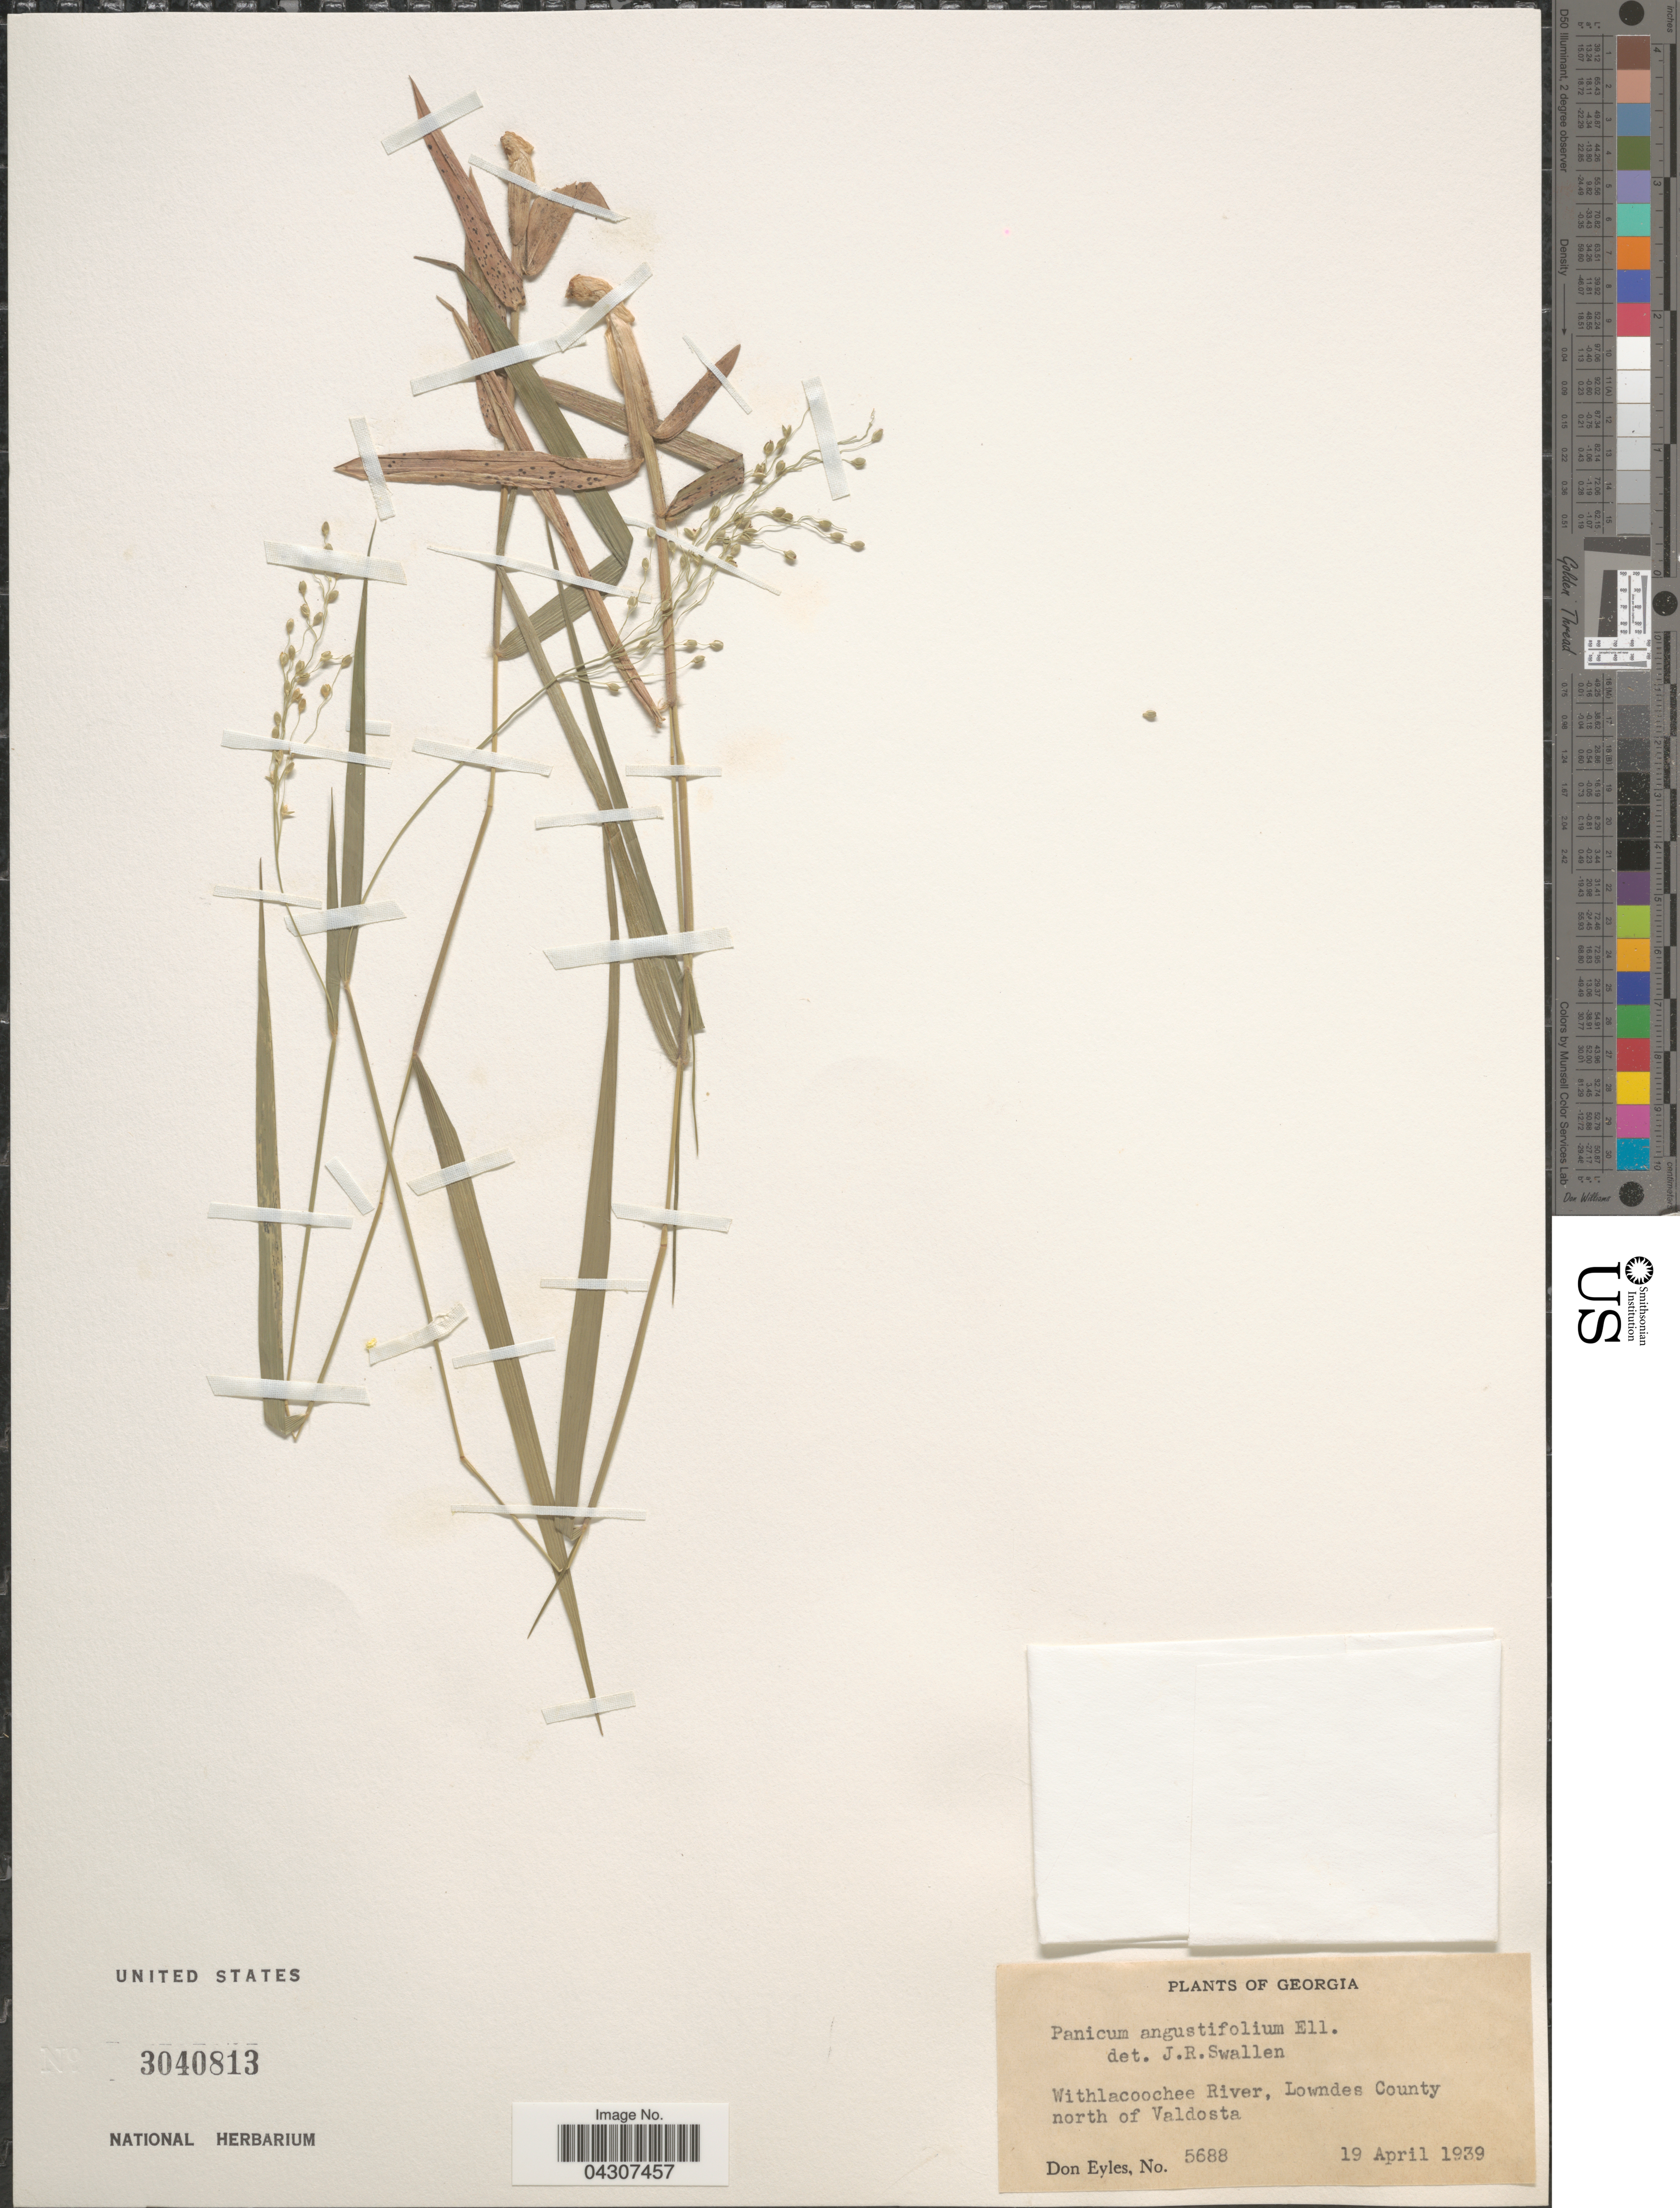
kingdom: Plantae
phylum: Tracheophyta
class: Liliopsida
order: Poales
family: Poaceae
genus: Dichanthelium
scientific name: Dichanthelium aciculare var. ramosum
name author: (Griseb.) Davidse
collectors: D. Eyles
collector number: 5688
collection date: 1939-04-19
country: United States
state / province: Georgia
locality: Withlacoochee River, Lowndes County north of Valdosta.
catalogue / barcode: US 3040813